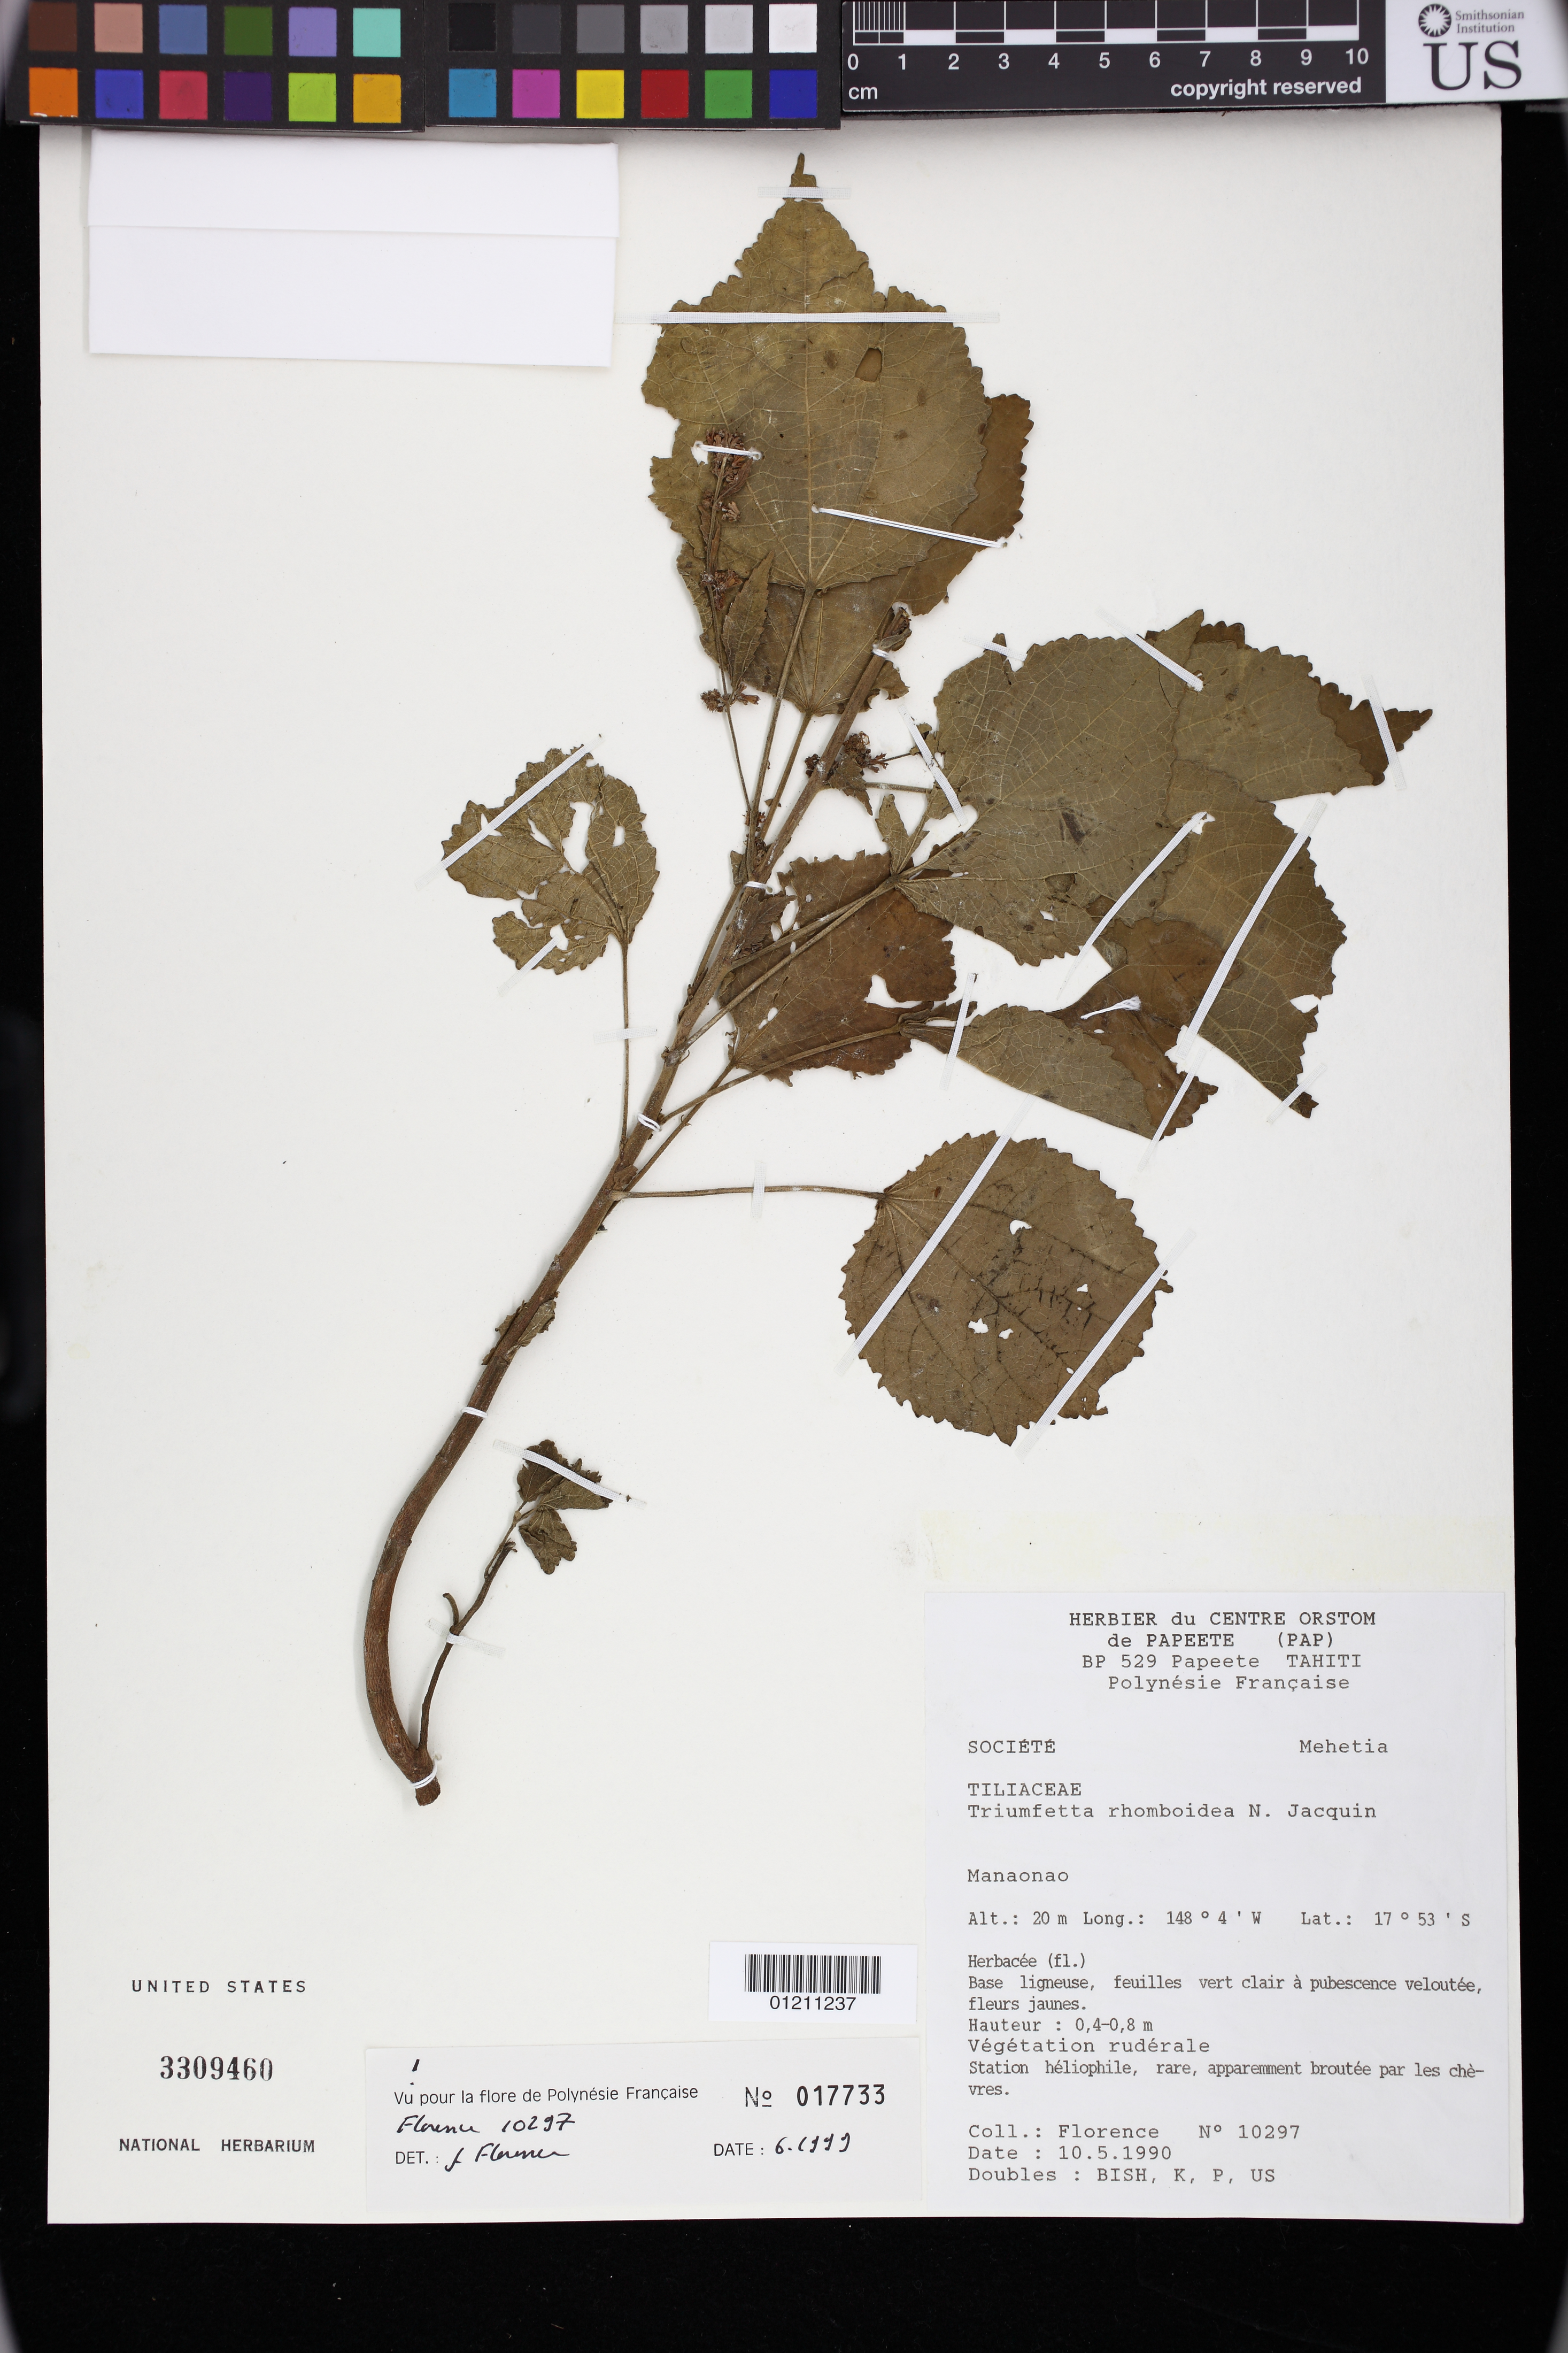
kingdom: Plantae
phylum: Tracheophyta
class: Magnoliopsida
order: Malvales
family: Malvaceae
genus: Triumfetta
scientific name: Triumfetta rhomboidea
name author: Jacq.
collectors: J. Florence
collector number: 10297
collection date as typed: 05 Oct 1990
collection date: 1990-10-05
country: French Polynesia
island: Mehetia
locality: Societie, Mehetia, Manaonao.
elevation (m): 20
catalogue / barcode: US 3309460